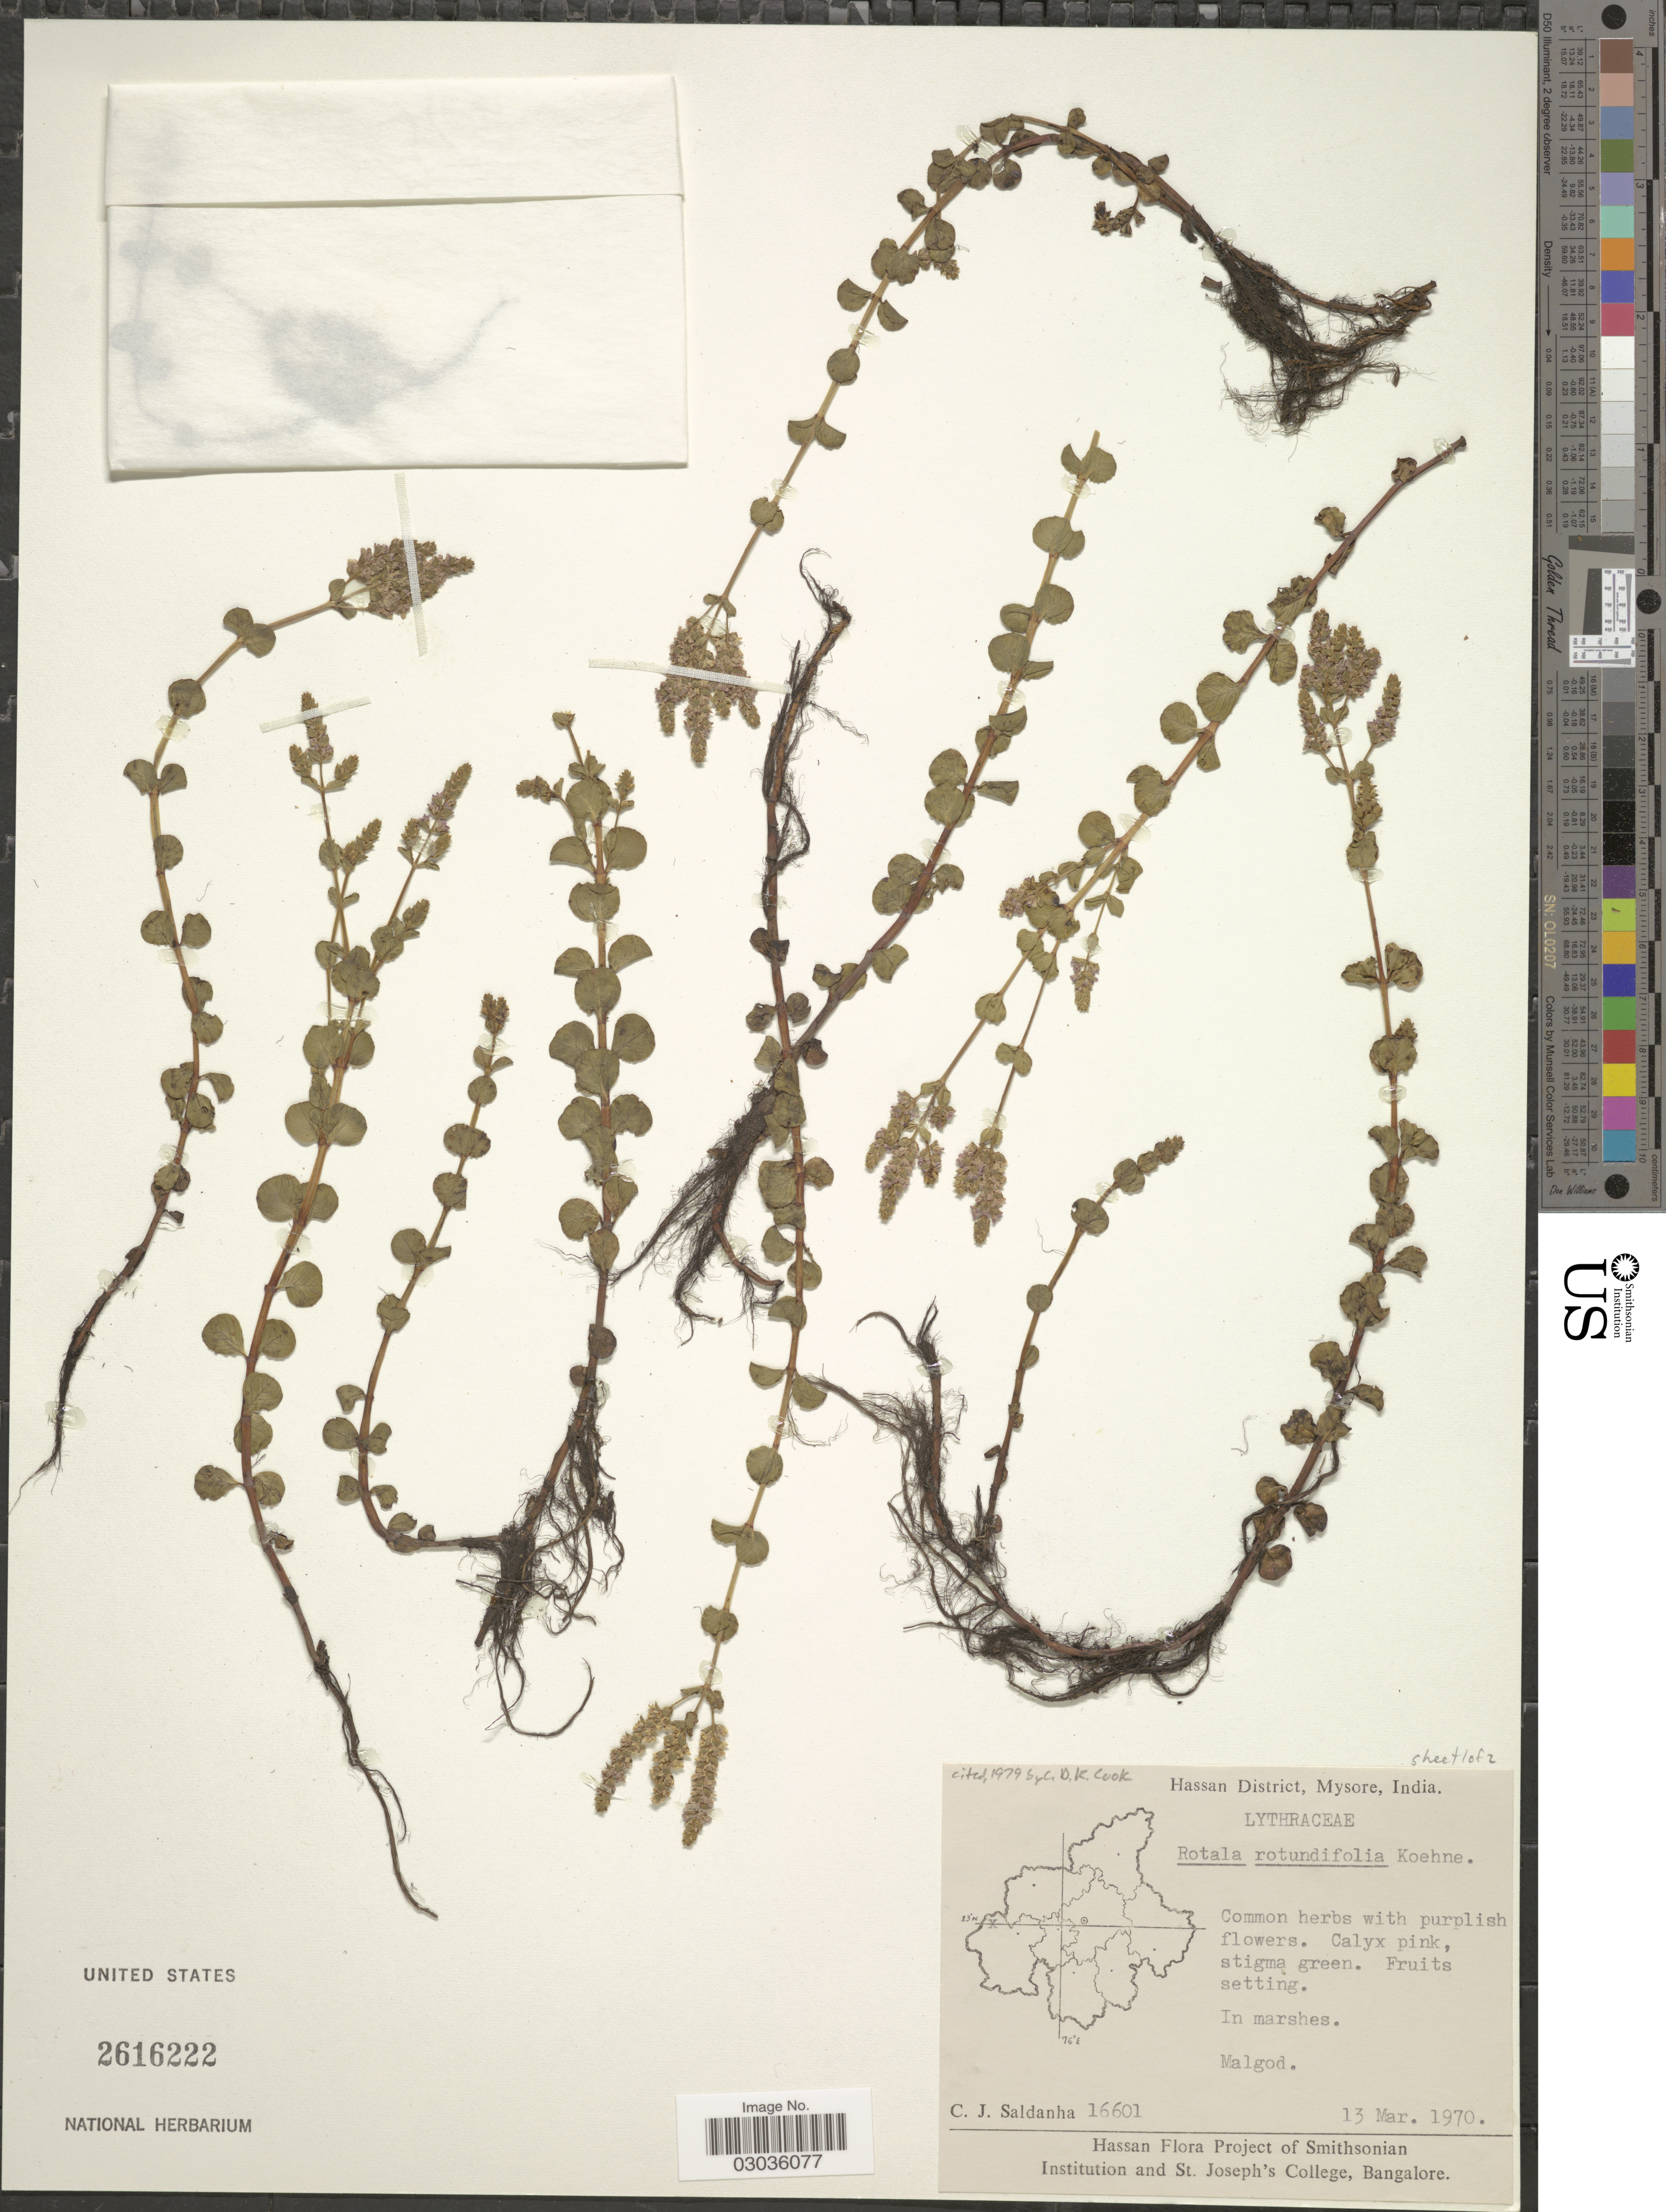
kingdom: Plantae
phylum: Tracheophyta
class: Magnoliopsida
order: Myrtales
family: Lythraceae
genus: Rotala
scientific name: Rotala rotundifolia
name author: (Buch.-Ham. & Roxb.) Koehne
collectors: C. J. Saldanha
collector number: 16601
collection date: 1970-03-13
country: India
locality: Hassan District, Mysore, Malgod.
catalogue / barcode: US 2616222